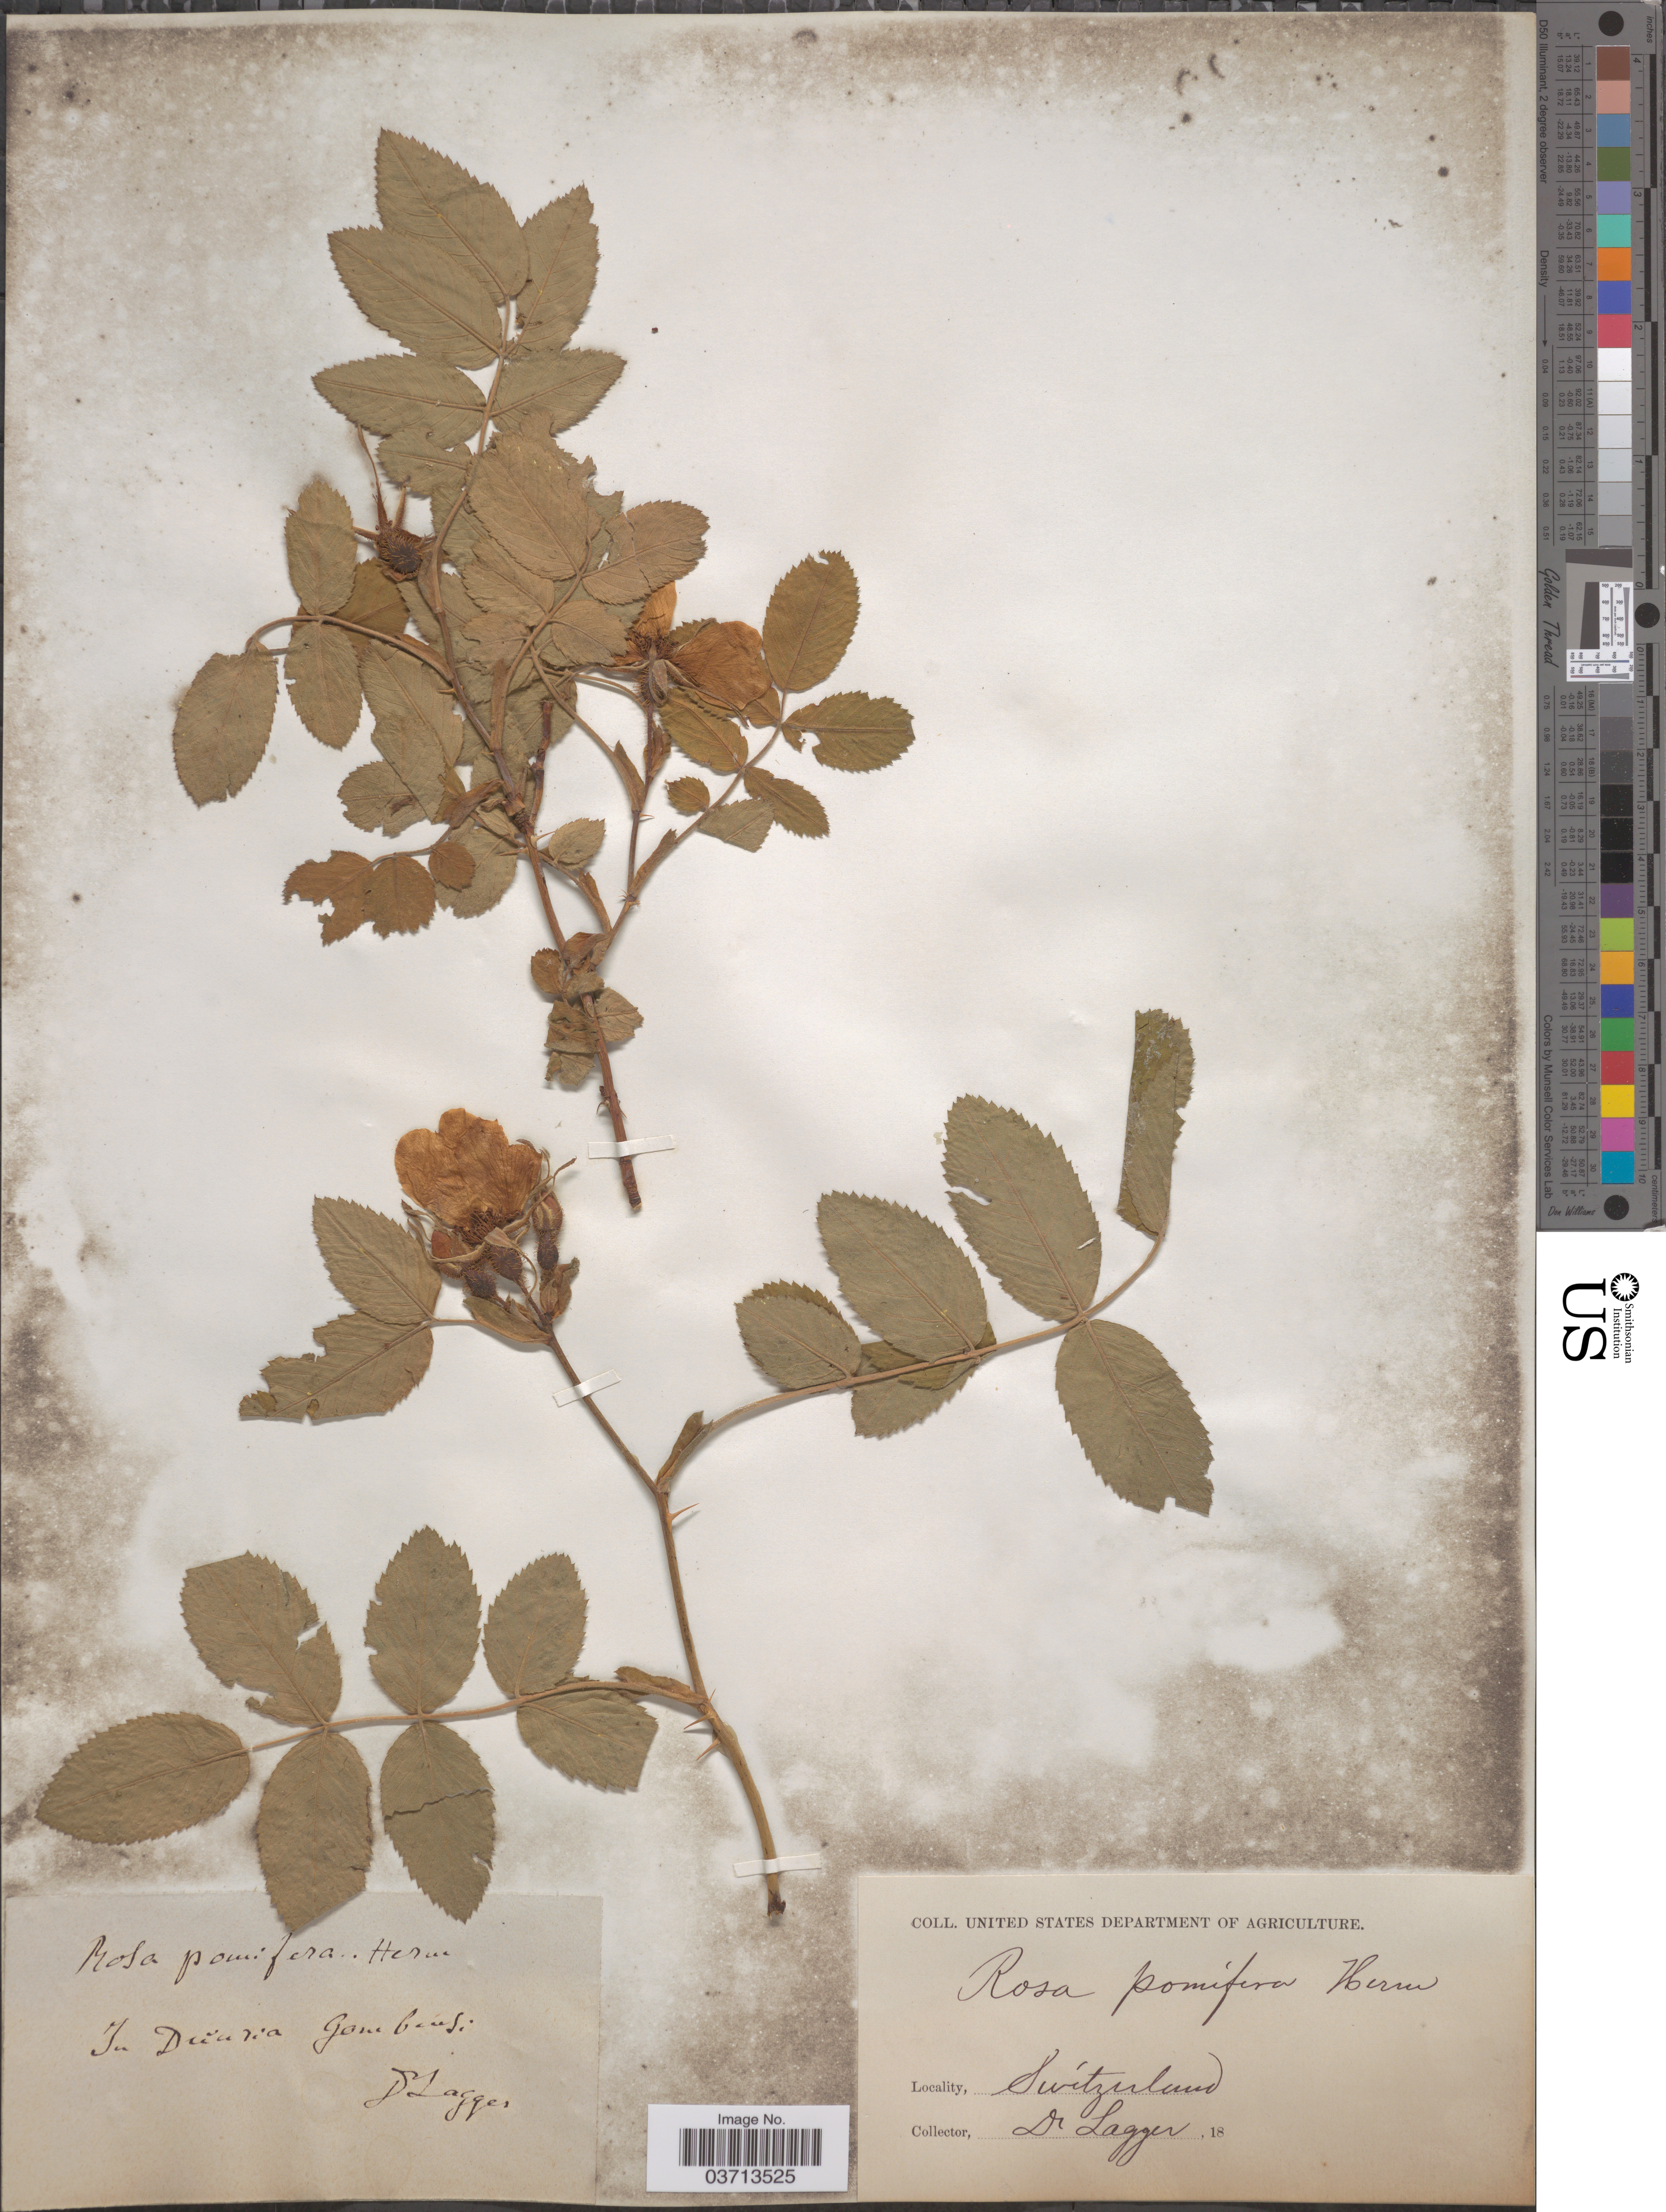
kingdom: Plantae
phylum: Tracheophyta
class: Magnoliopsida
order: Rosales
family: Rosaceae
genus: Rosa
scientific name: Rosa pomifera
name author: R.A.W. Herrm.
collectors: F. J. Lagger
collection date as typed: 18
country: Switzerland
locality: In Duuria Gomboeuf. [interpreted]